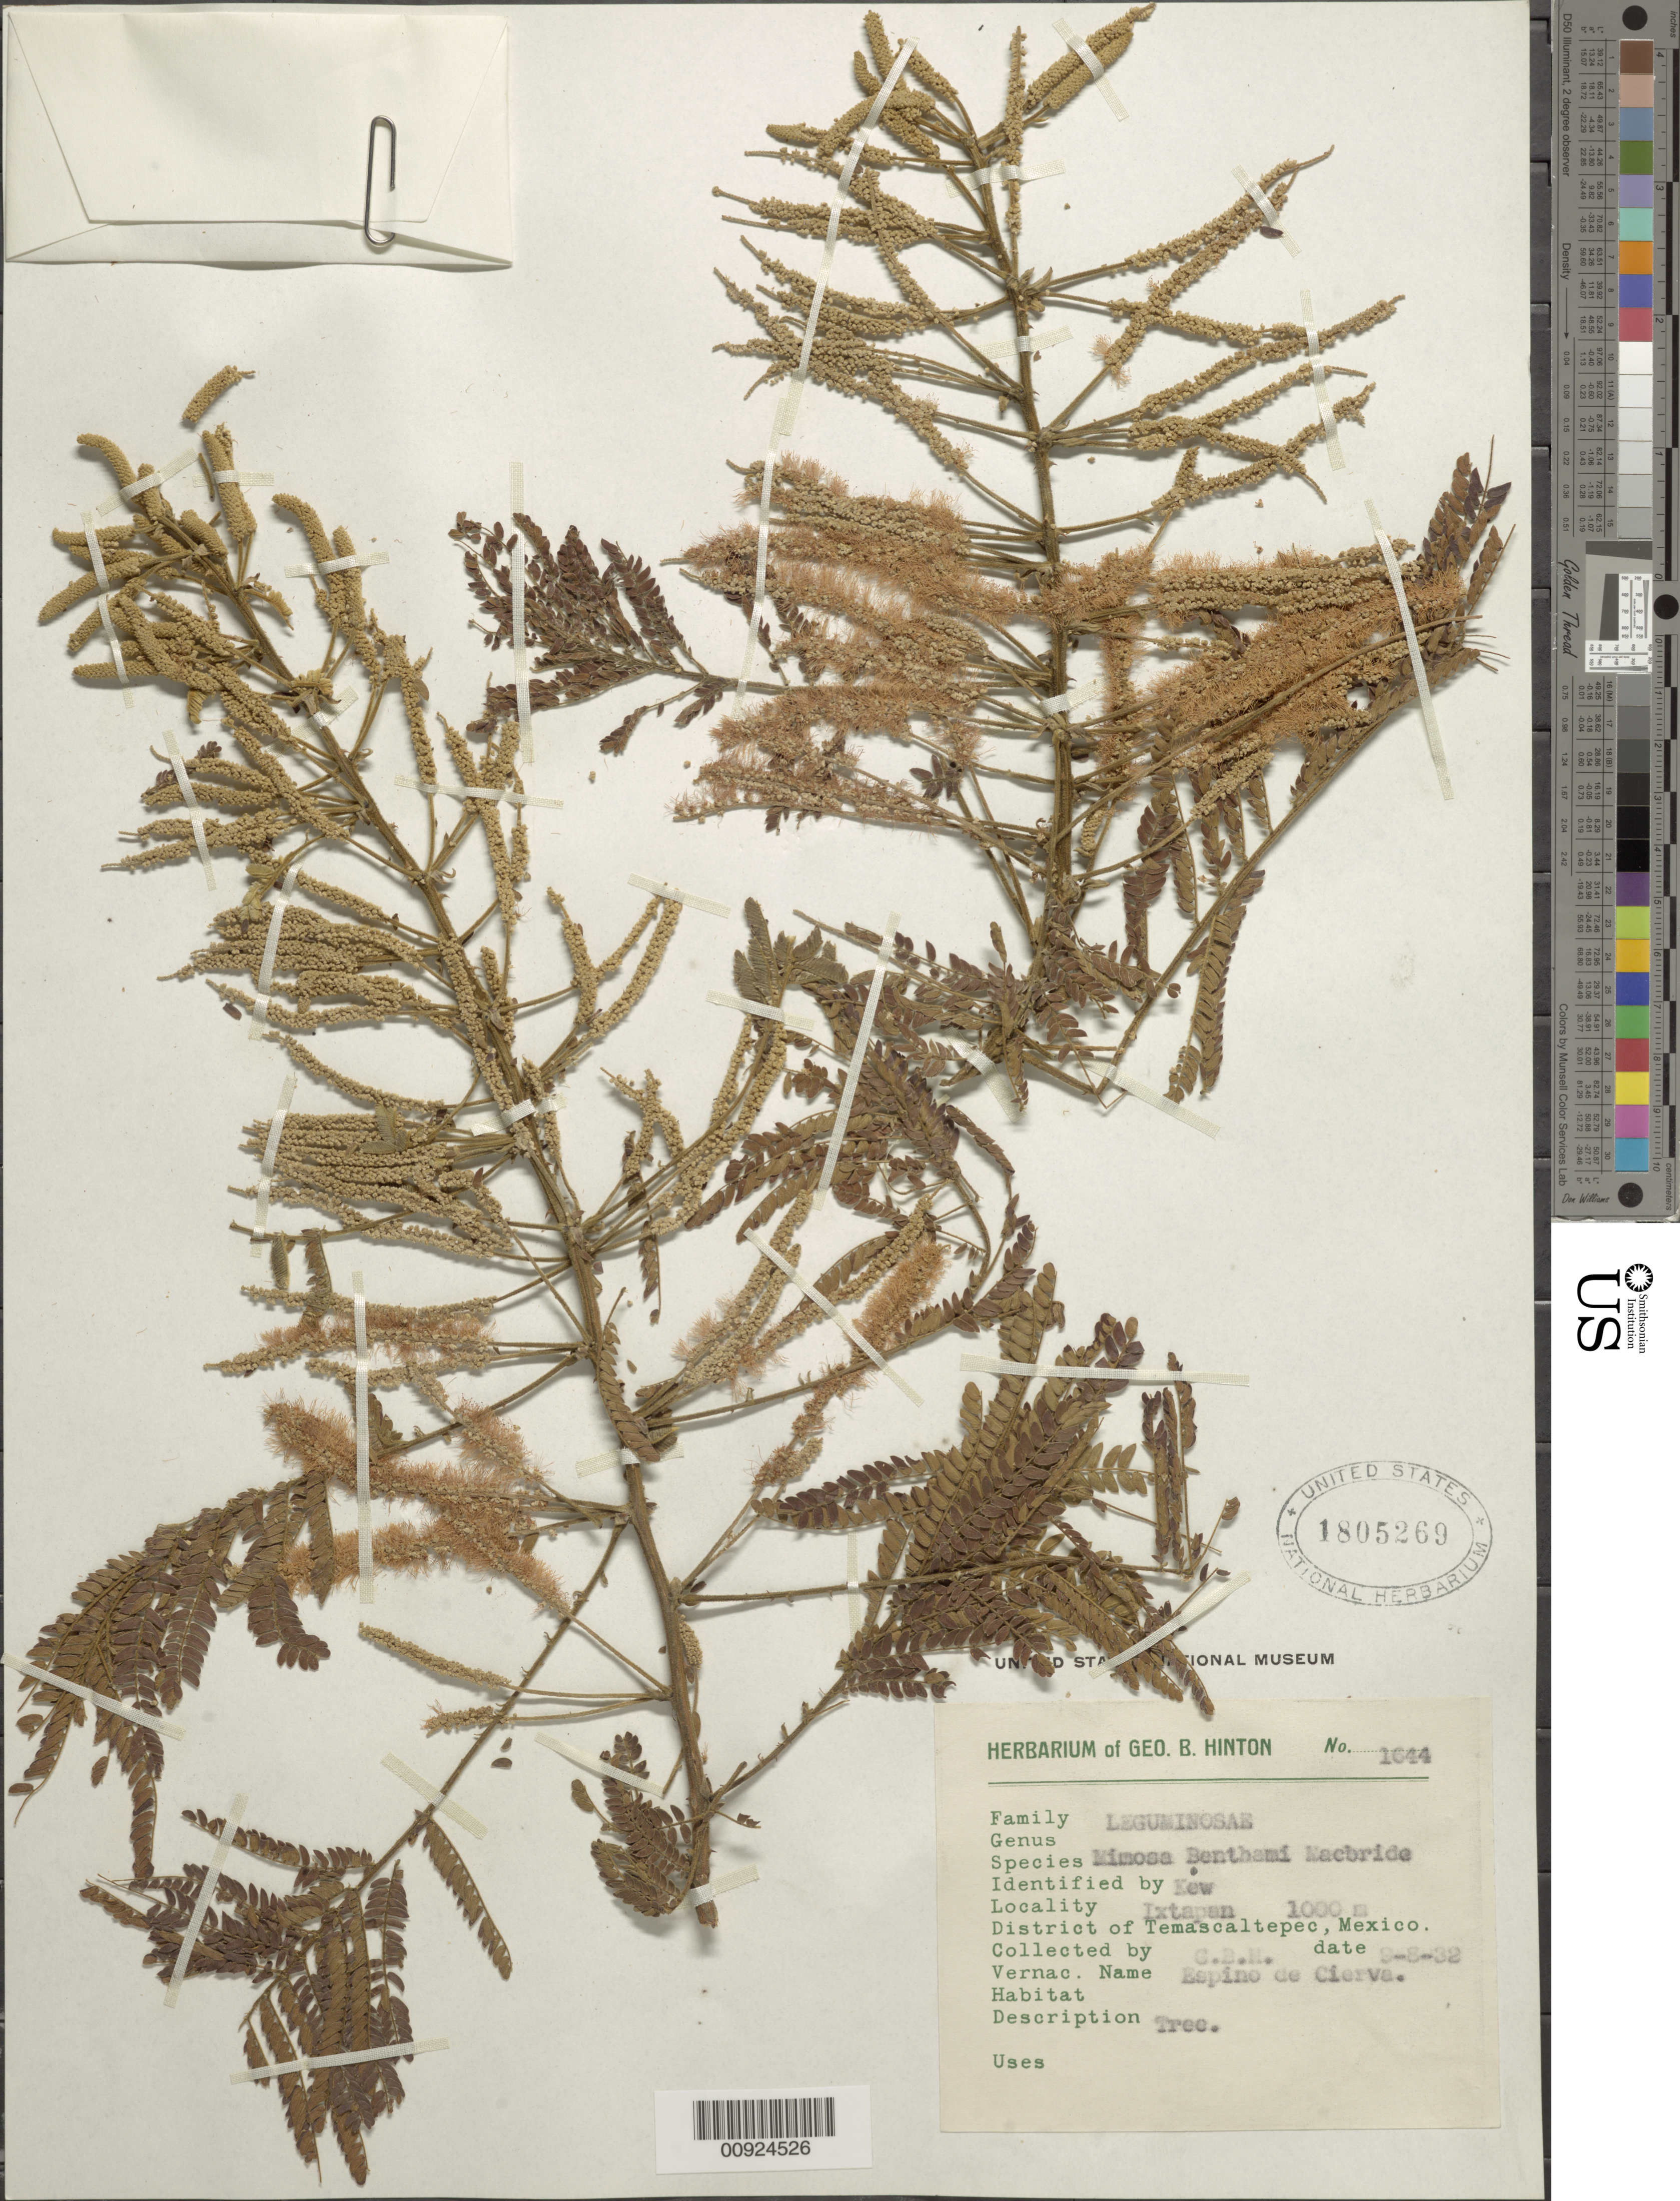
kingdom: Plantae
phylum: Tracheophyta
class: Magnoliopsida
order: Fabales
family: Fabaceae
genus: Mimosa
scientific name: Mimosa benthamii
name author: J.F. Macbr.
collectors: G. B. Hinton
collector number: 1644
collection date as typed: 08 Sep 1932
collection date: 1932-09-08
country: Mexico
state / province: México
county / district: Temascaltepec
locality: Ixtapan, District of Temascaltepec, State of Mexico.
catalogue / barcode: US 1805269